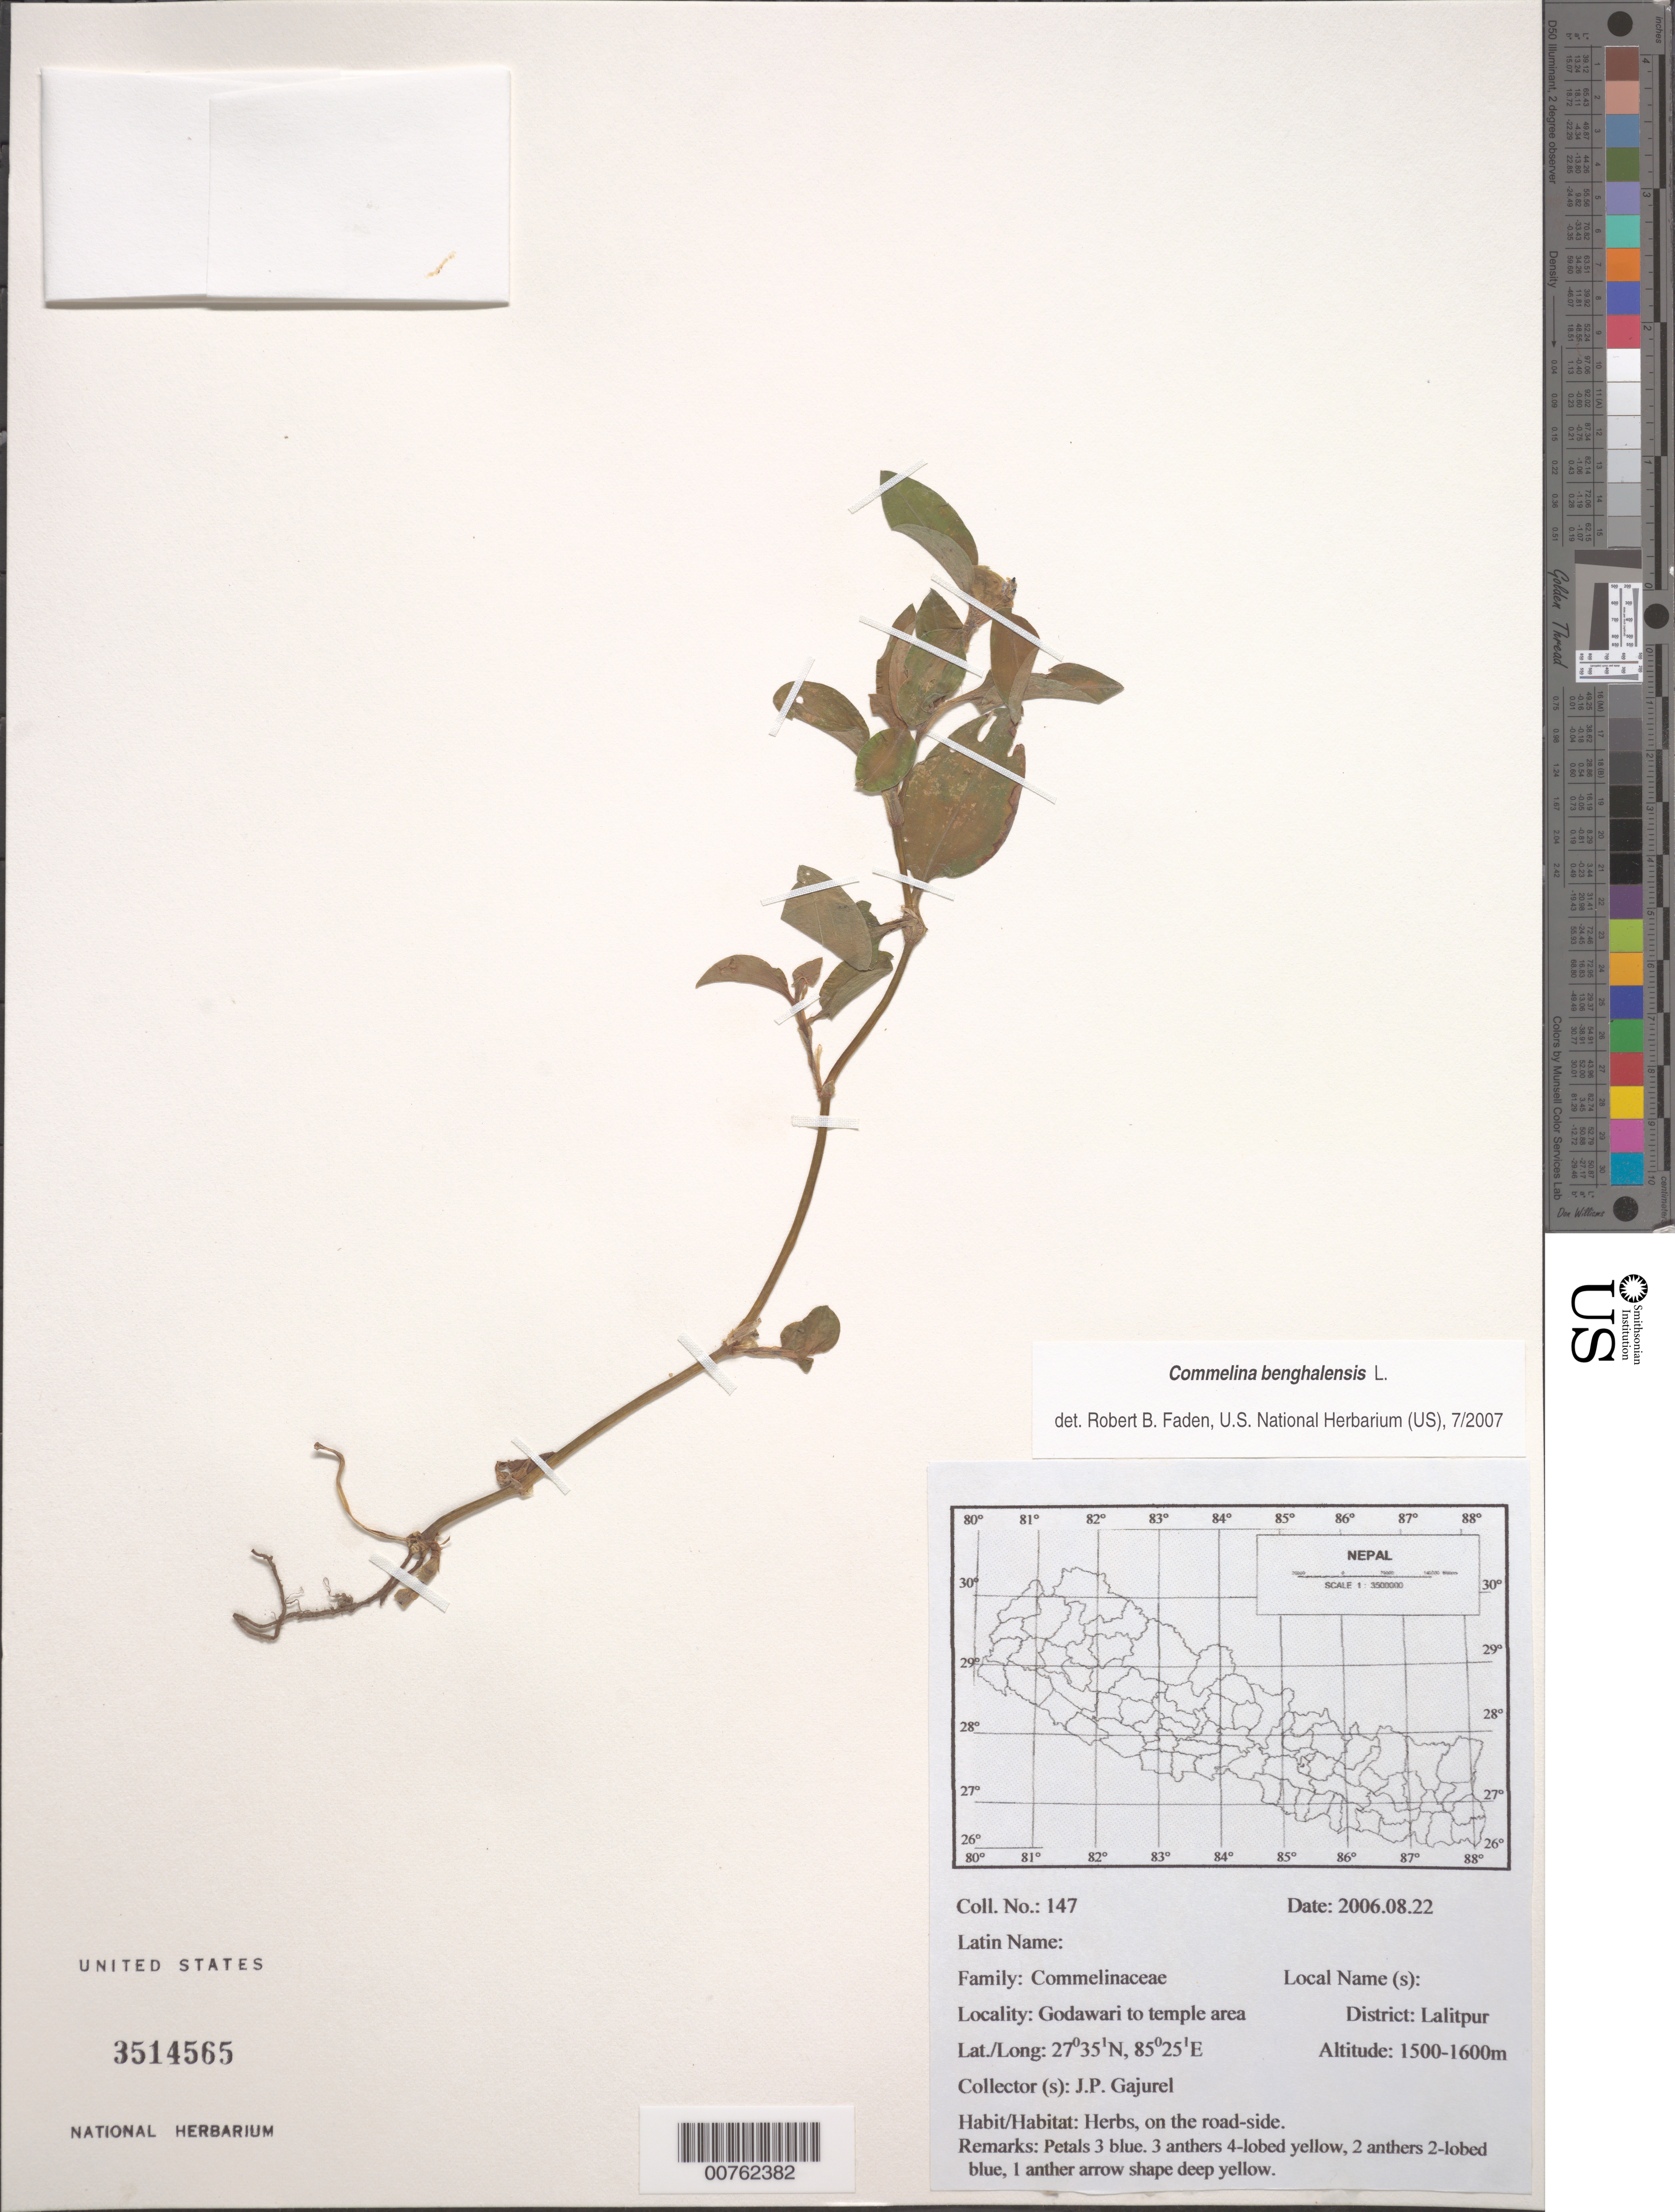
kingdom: Plantae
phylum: Tracheophyta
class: Liliopsida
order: Commelinales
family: Commelinaceae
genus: Commelina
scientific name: Commelina benghalensis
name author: L.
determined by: Faden, Robert B., (US), Smithsonian Institution - National Museum of Natural History (UNITED STATES)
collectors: J. Gajurel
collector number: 147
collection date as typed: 22 Aug 2006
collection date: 2006-08-22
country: Nepal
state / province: Bagmati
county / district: Lalitpur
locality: Godawari to temple area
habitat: Herbs, on the road-side.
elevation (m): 1500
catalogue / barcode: US 3514565